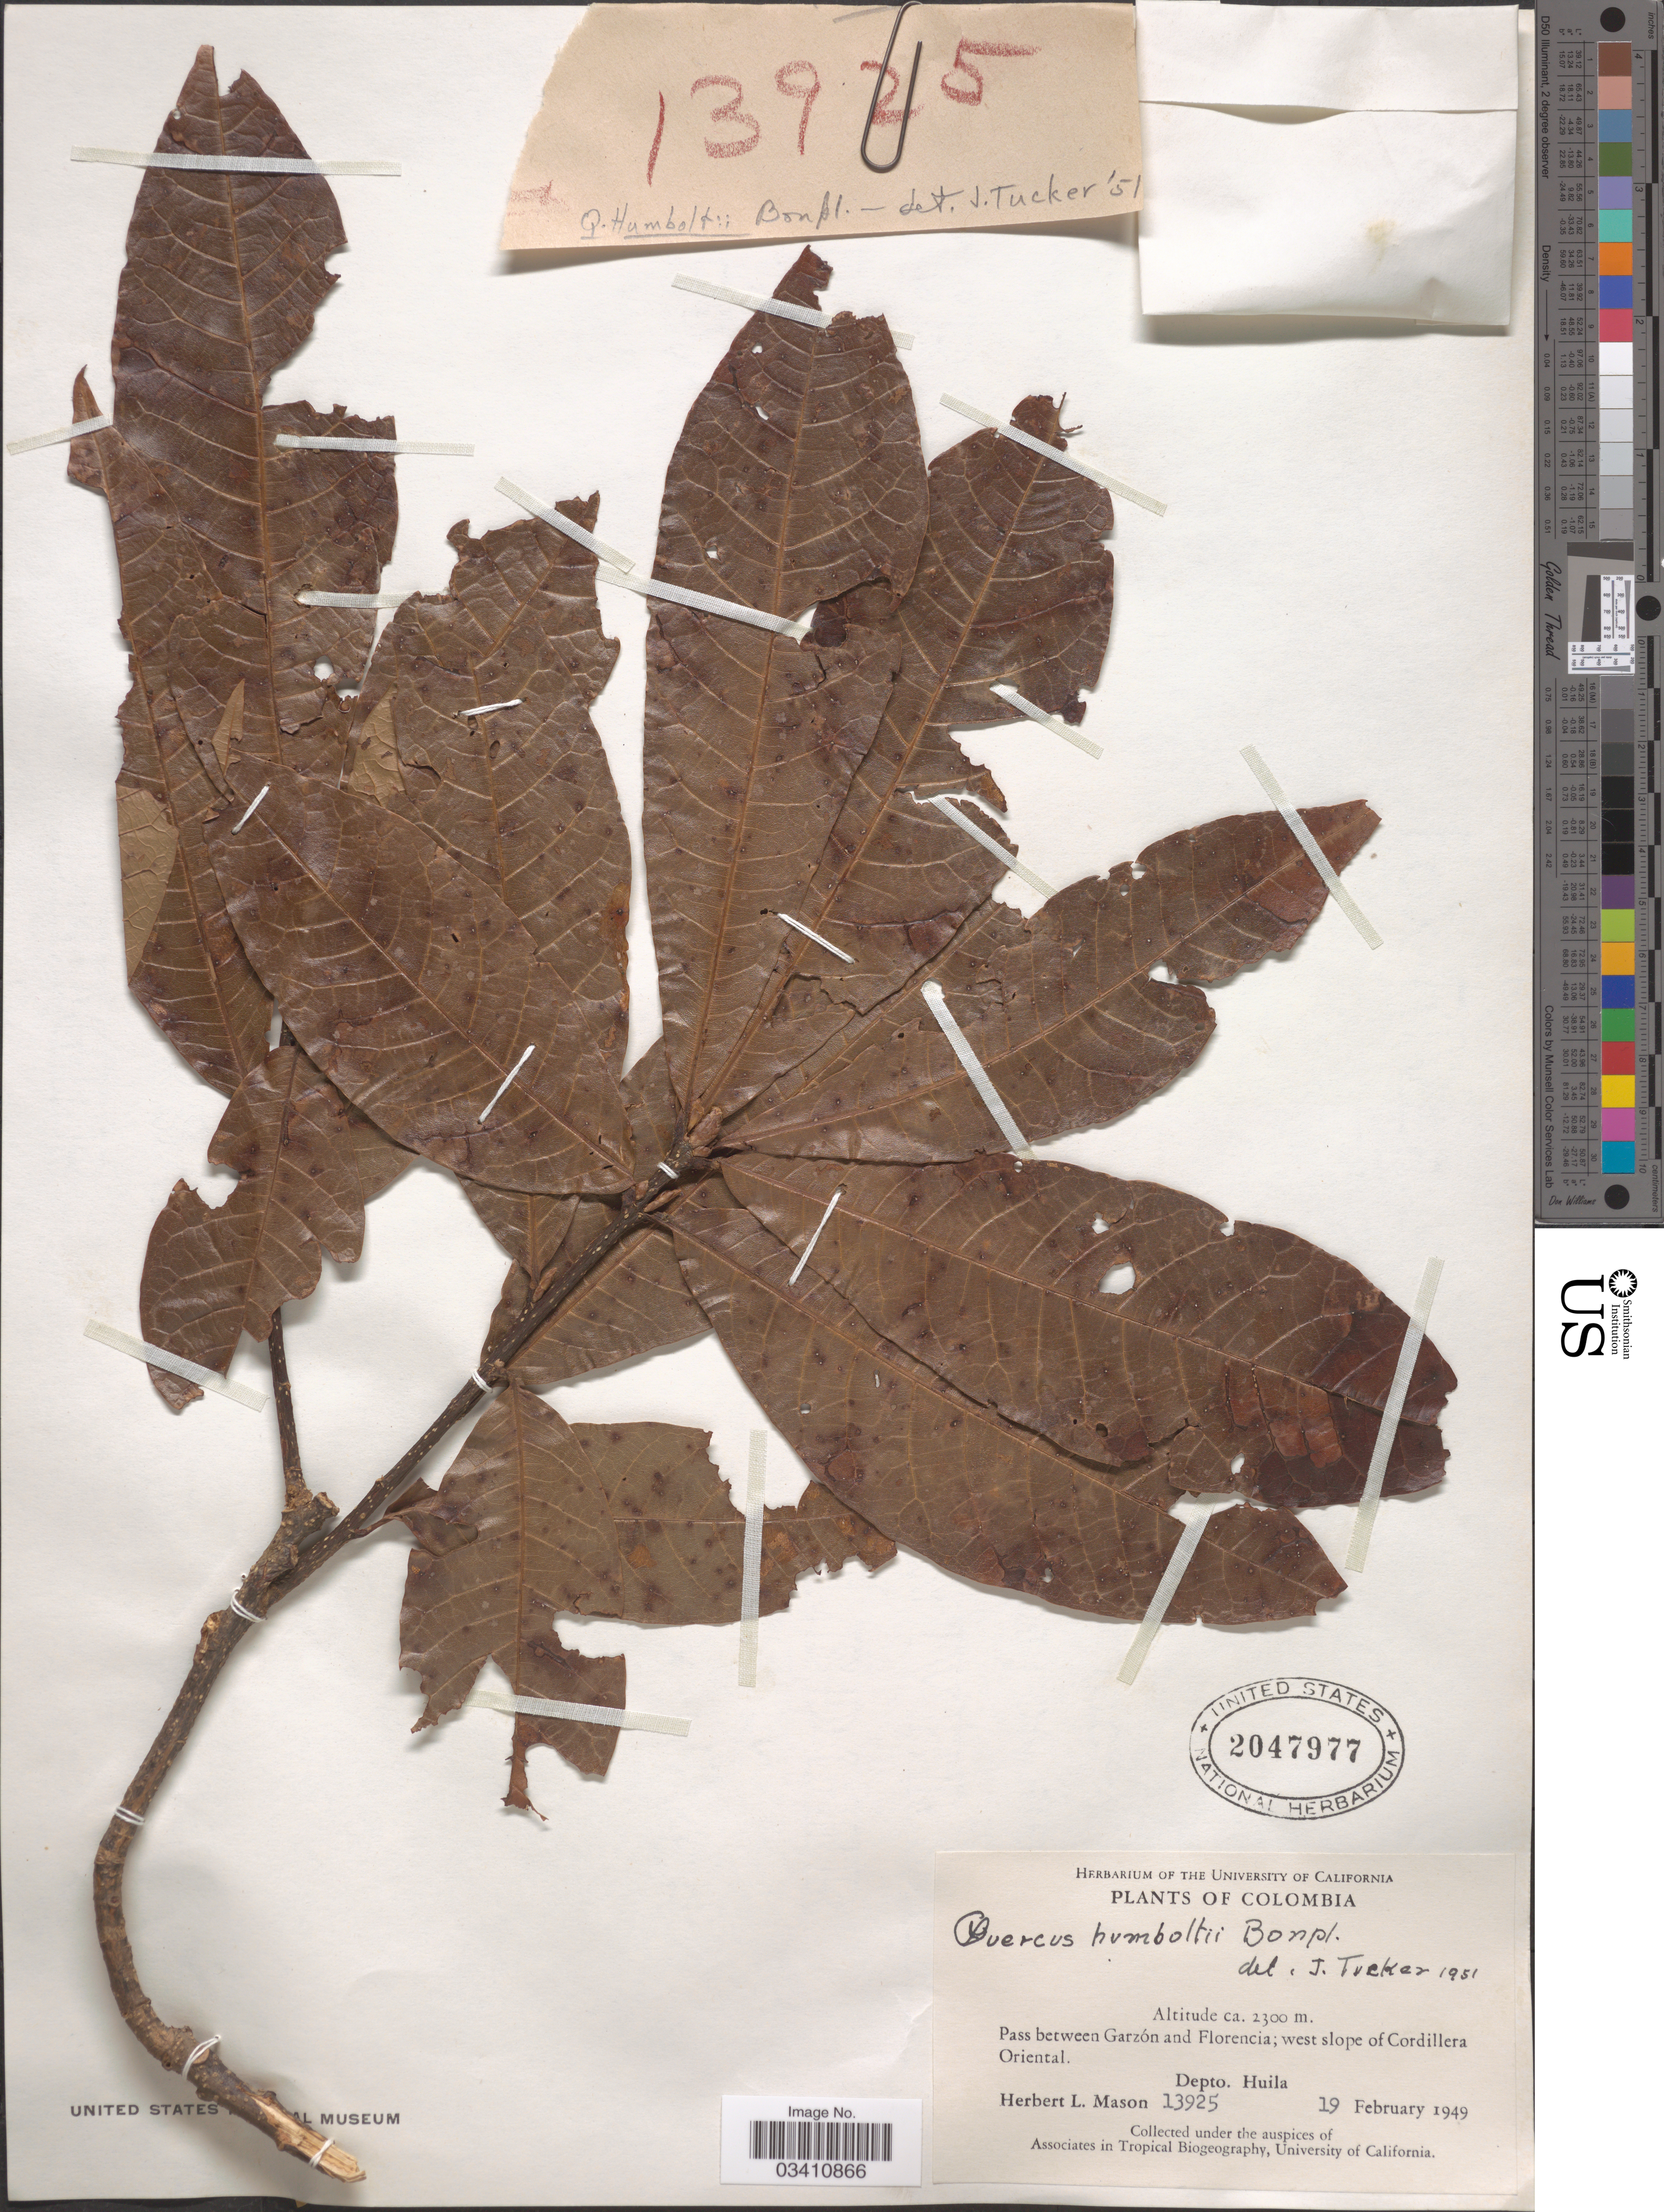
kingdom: Plantae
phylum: Tracheophyta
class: Magnoliopsida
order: Fagales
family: Fagaceae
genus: Quercus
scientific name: Quercus humboldtii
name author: Bonpl.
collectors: H. L. Mason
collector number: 13925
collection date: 1949-02-19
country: Colombia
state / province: Huila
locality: Pass between Garzón and Florencia; west slope of Cordillera Oriental. Depto Huila.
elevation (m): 2300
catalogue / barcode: US 2047977